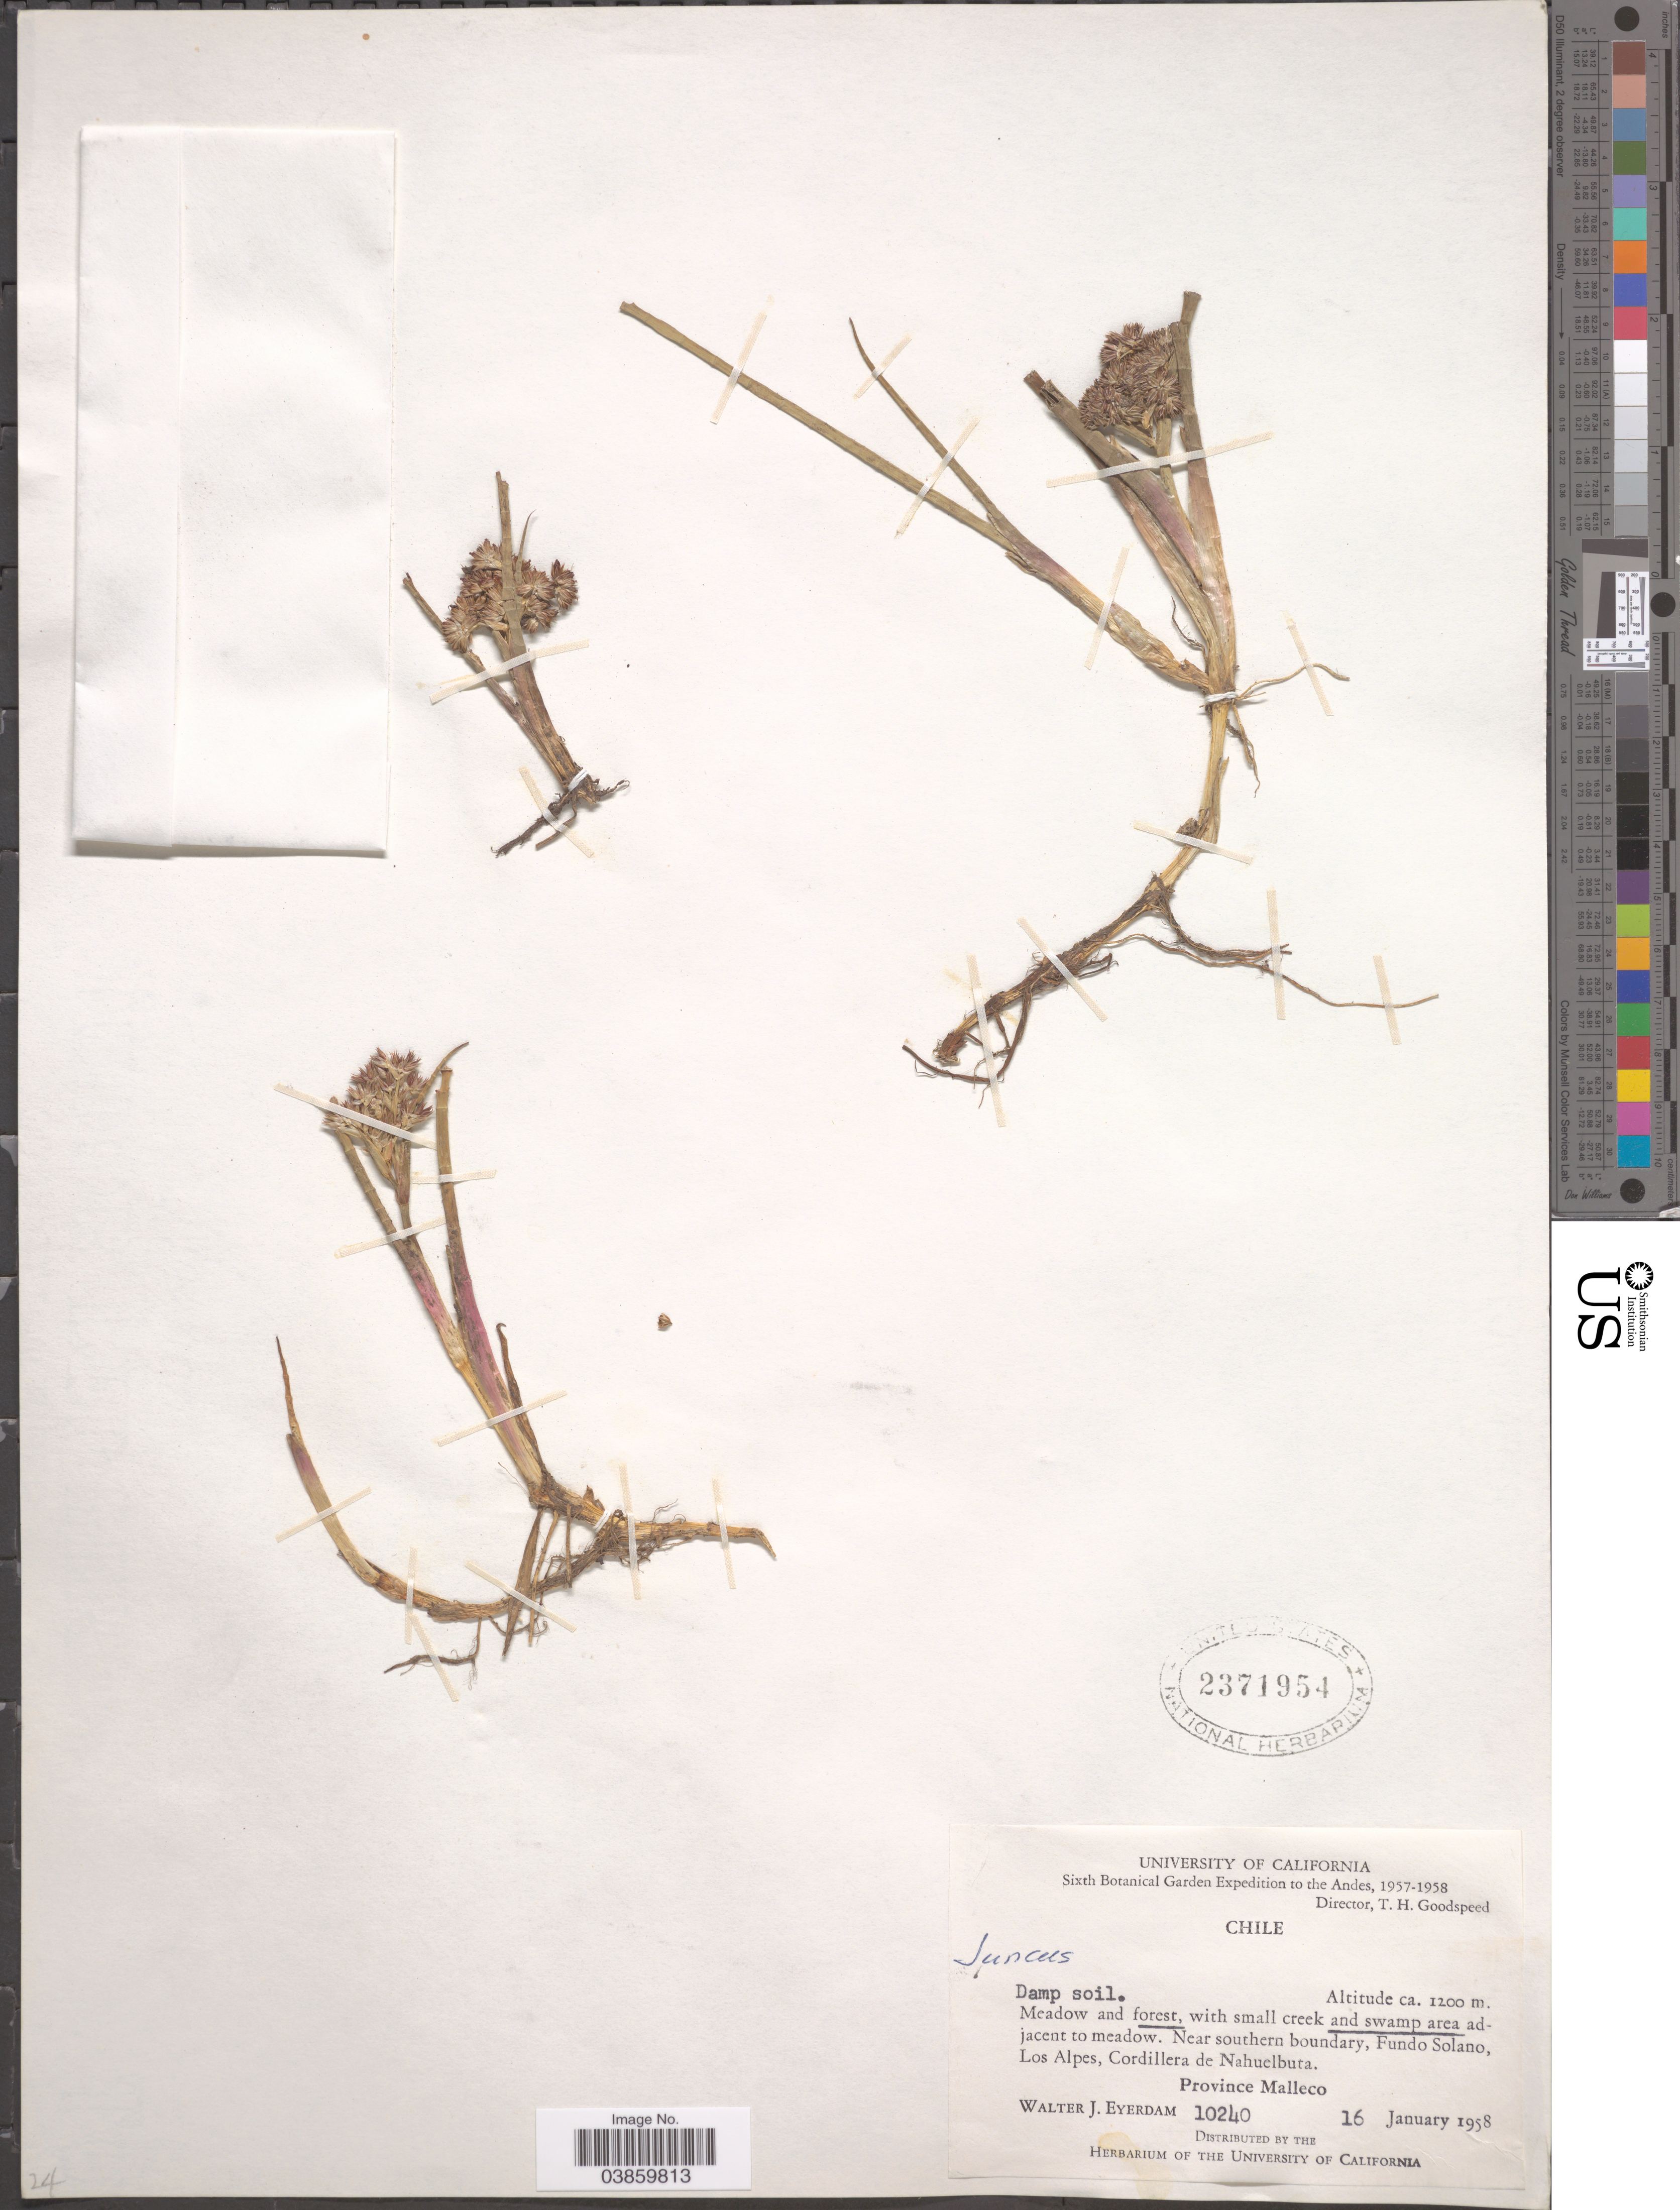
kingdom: Plantae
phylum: Tracheophyta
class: Liliopsida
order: Poales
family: Juncaceae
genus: Juncus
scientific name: Juncus sp.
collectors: W. J. Eyerdam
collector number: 10240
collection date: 1958-01-16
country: Chile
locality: The Andes. Near southern boundary, Fundo Solano, Los Alpes, Cordillera de Nahuelbuta. Province Malleco.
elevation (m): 1200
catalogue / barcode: US 2371954